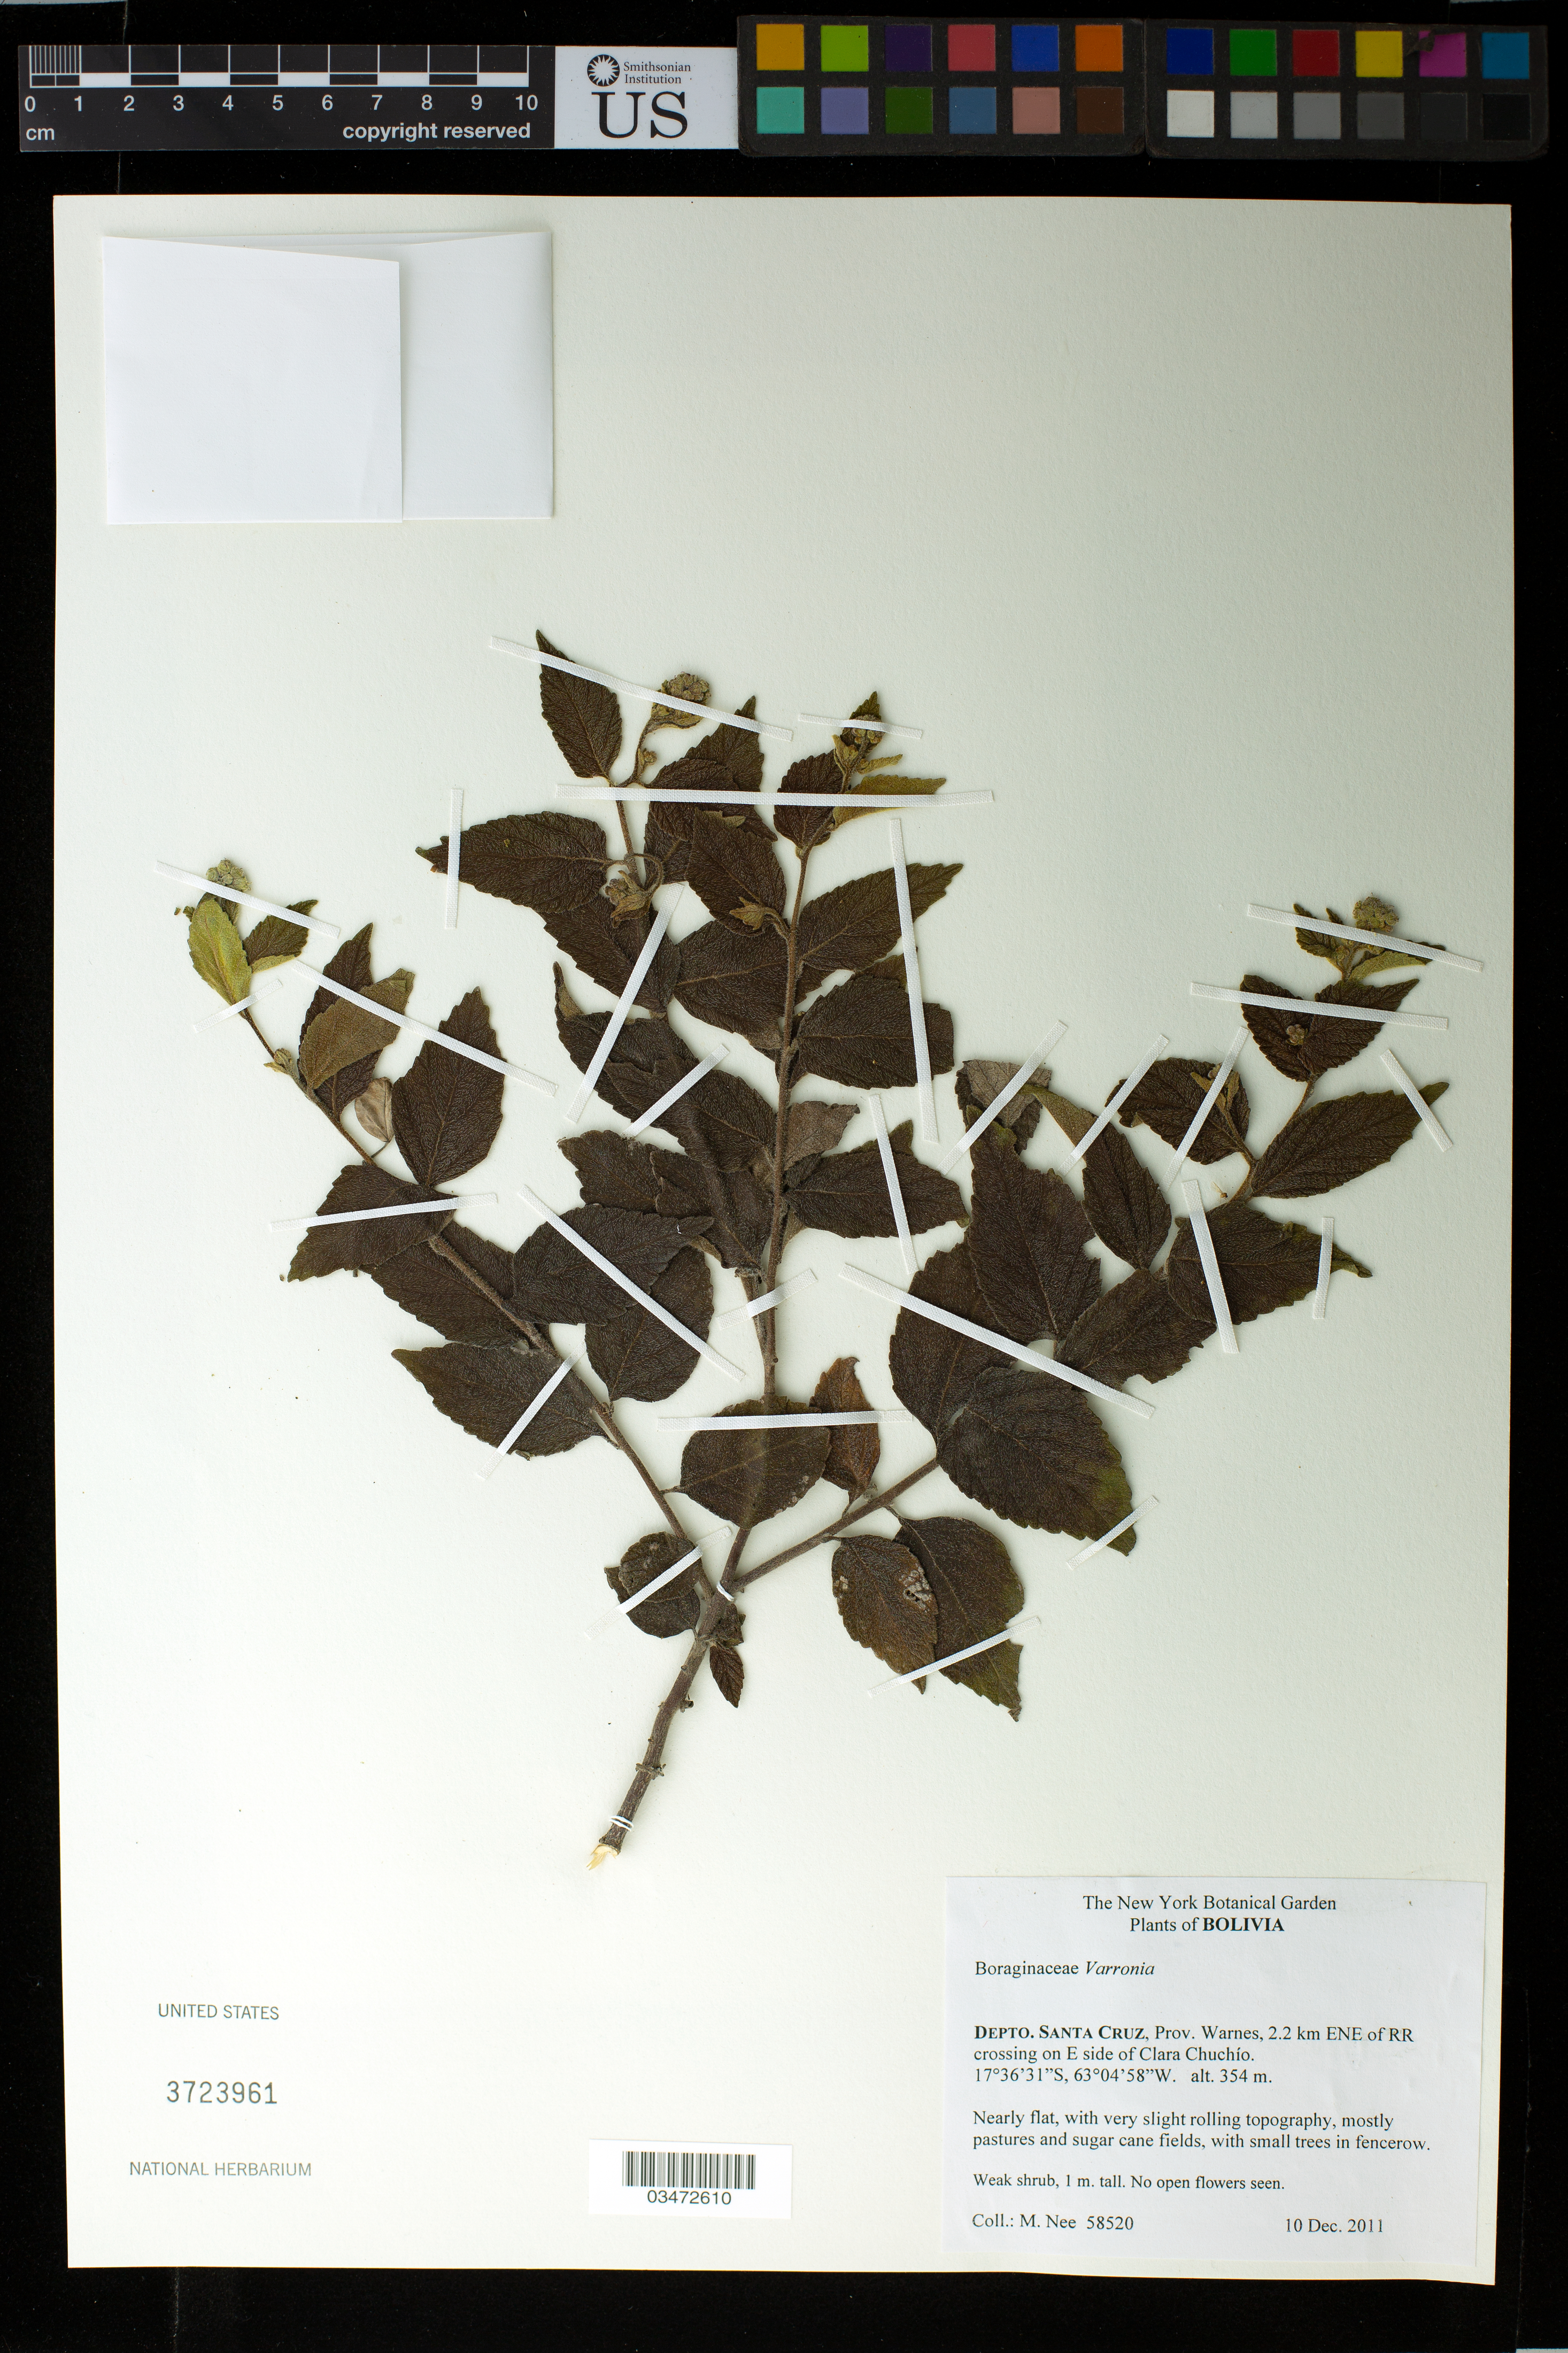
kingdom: Plantae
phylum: Tracheophyta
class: Magnoliopsida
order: Boraginales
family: Cordiaceae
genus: Varronia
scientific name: Varronia sp.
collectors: M. Nee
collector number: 58520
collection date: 2011-12-10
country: Bolivia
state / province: Santa Cruz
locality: Depto. Santa Cruz, Prov. Warnes, 2.2 km ENE of RR crossing on E side of Clara Chuchio.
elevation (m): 354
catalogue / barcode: US 3723961